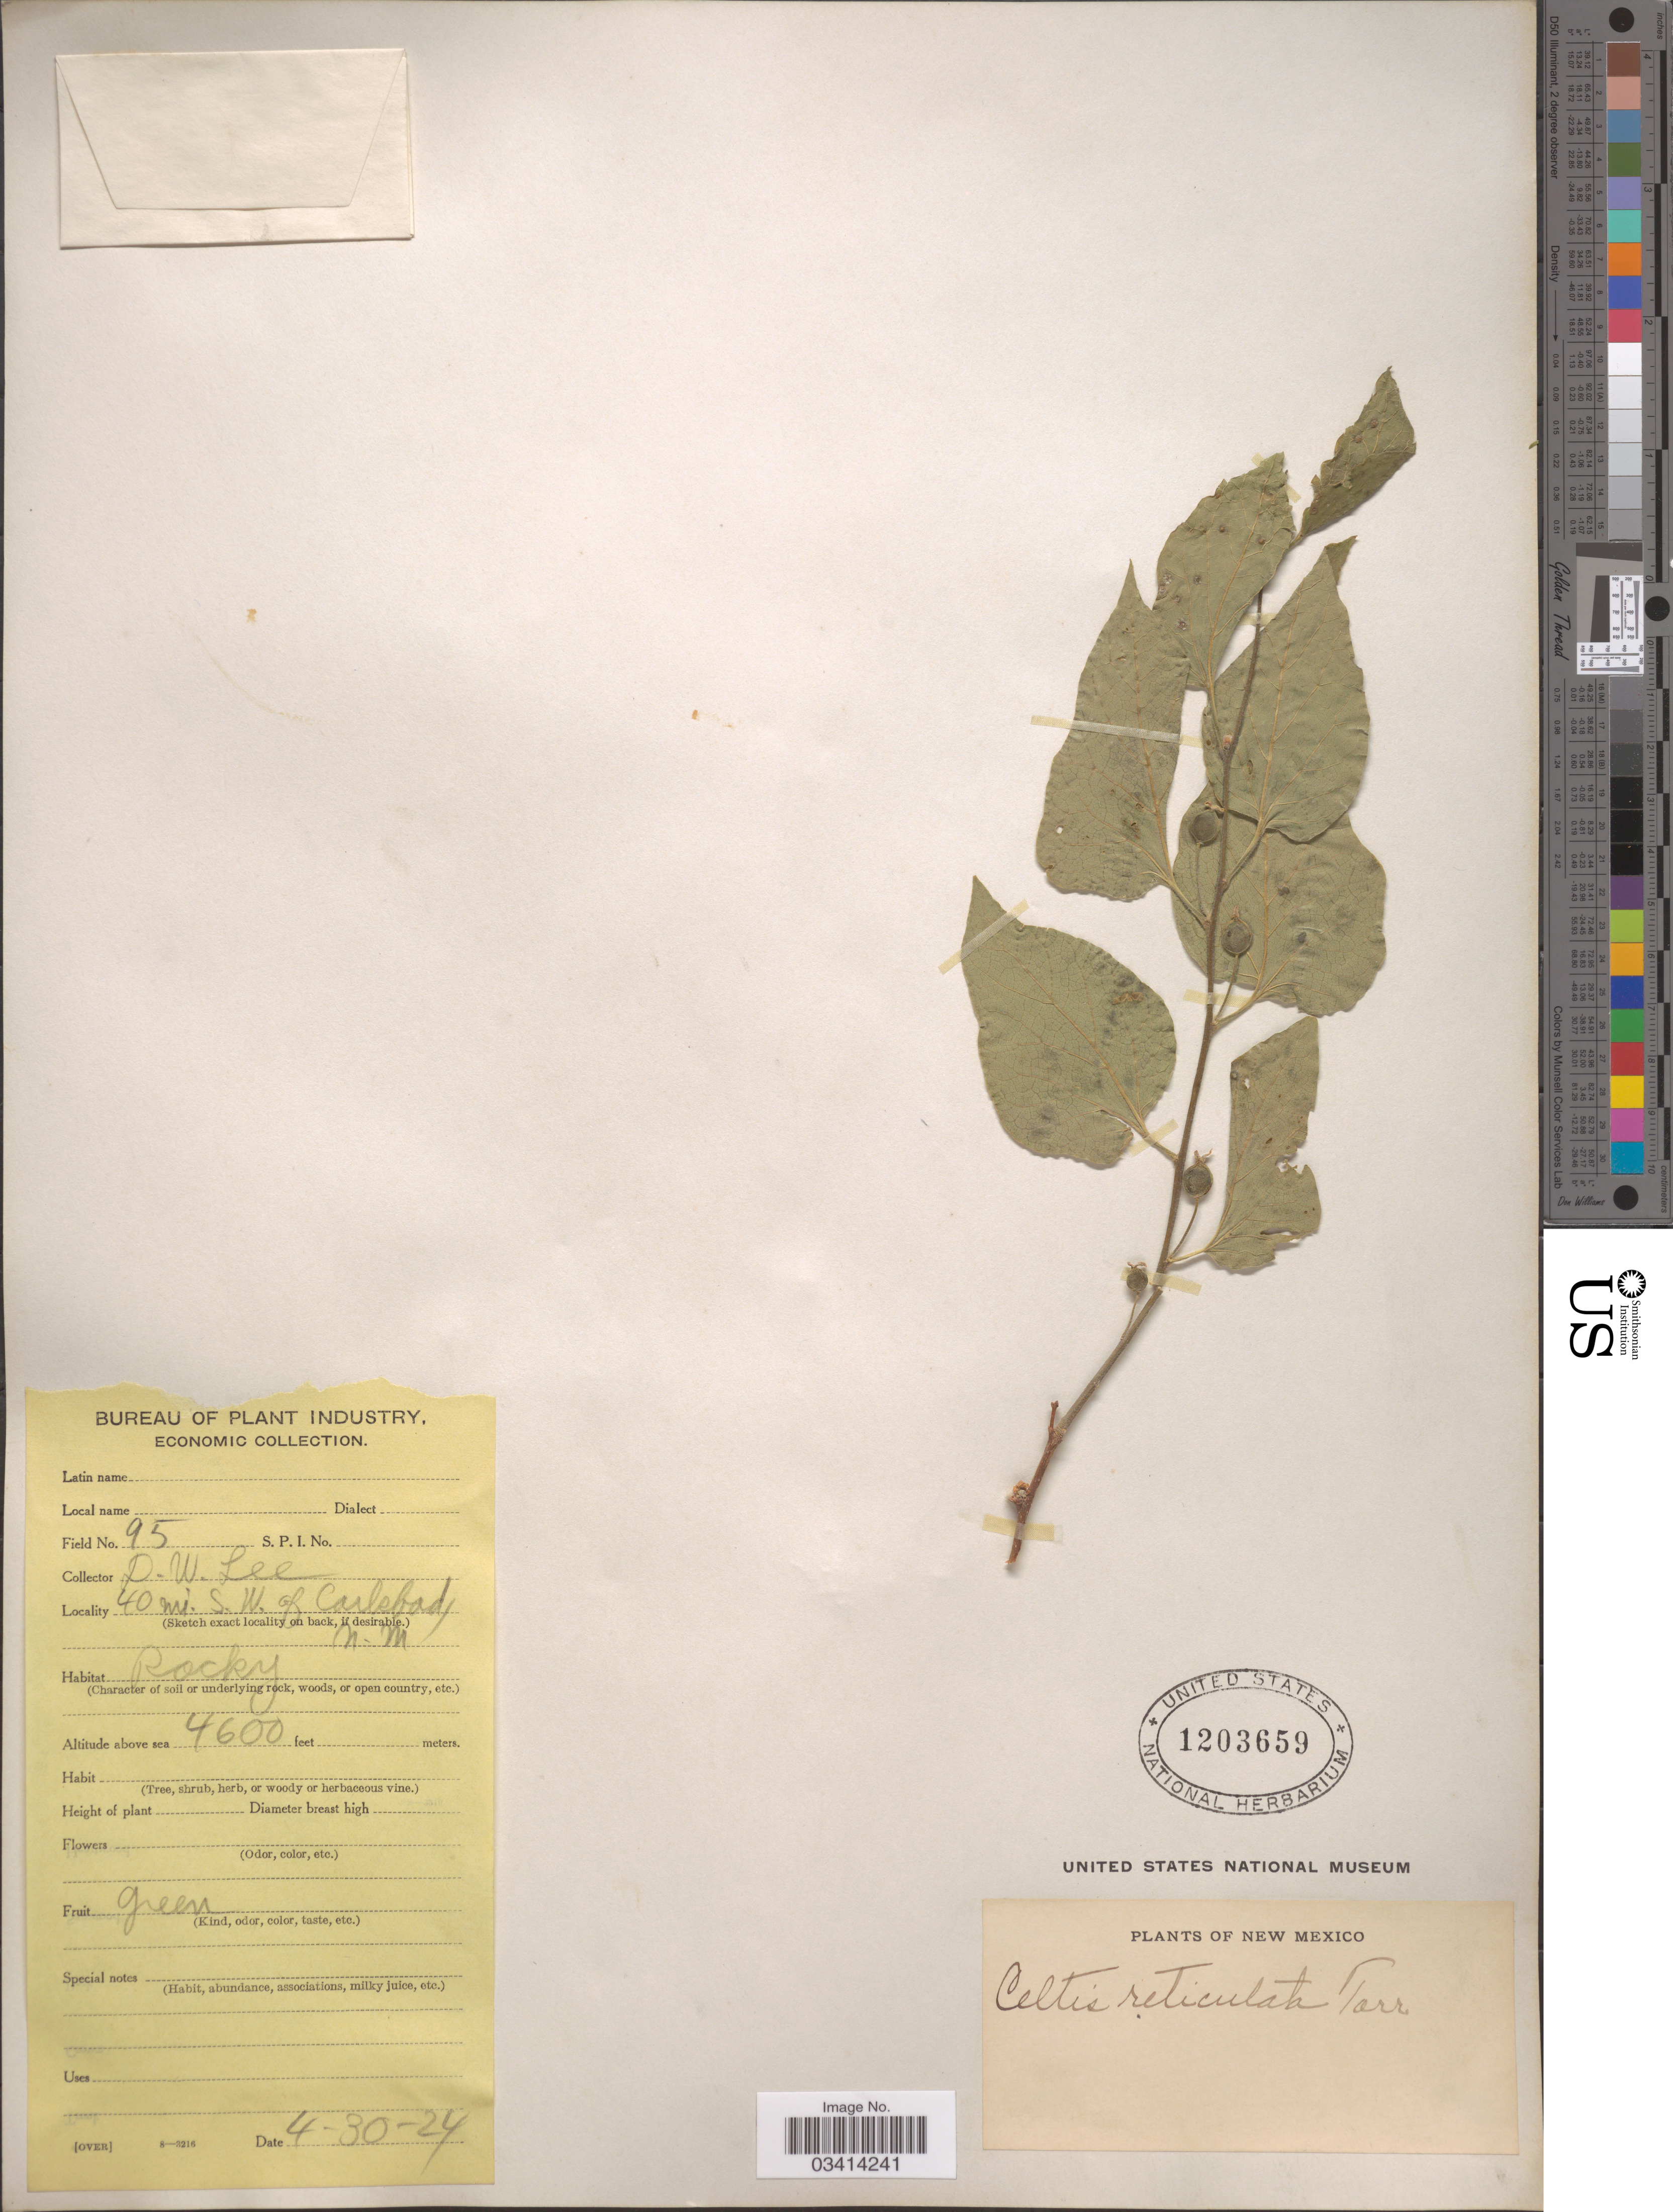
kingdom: Plantae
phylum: Tracheophyta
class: Magnoliopsida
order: Rosales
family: Cannabaceae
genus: Celtis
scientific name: Celtis reticulata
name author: Torr.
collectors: D. Lee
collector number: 95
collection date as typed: Transcribed d/m/y: 30/4/24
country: United States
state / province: New Mexico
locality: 40 mi. S.W. of Carlsbad.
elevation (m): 1402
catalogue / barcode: US 1203659